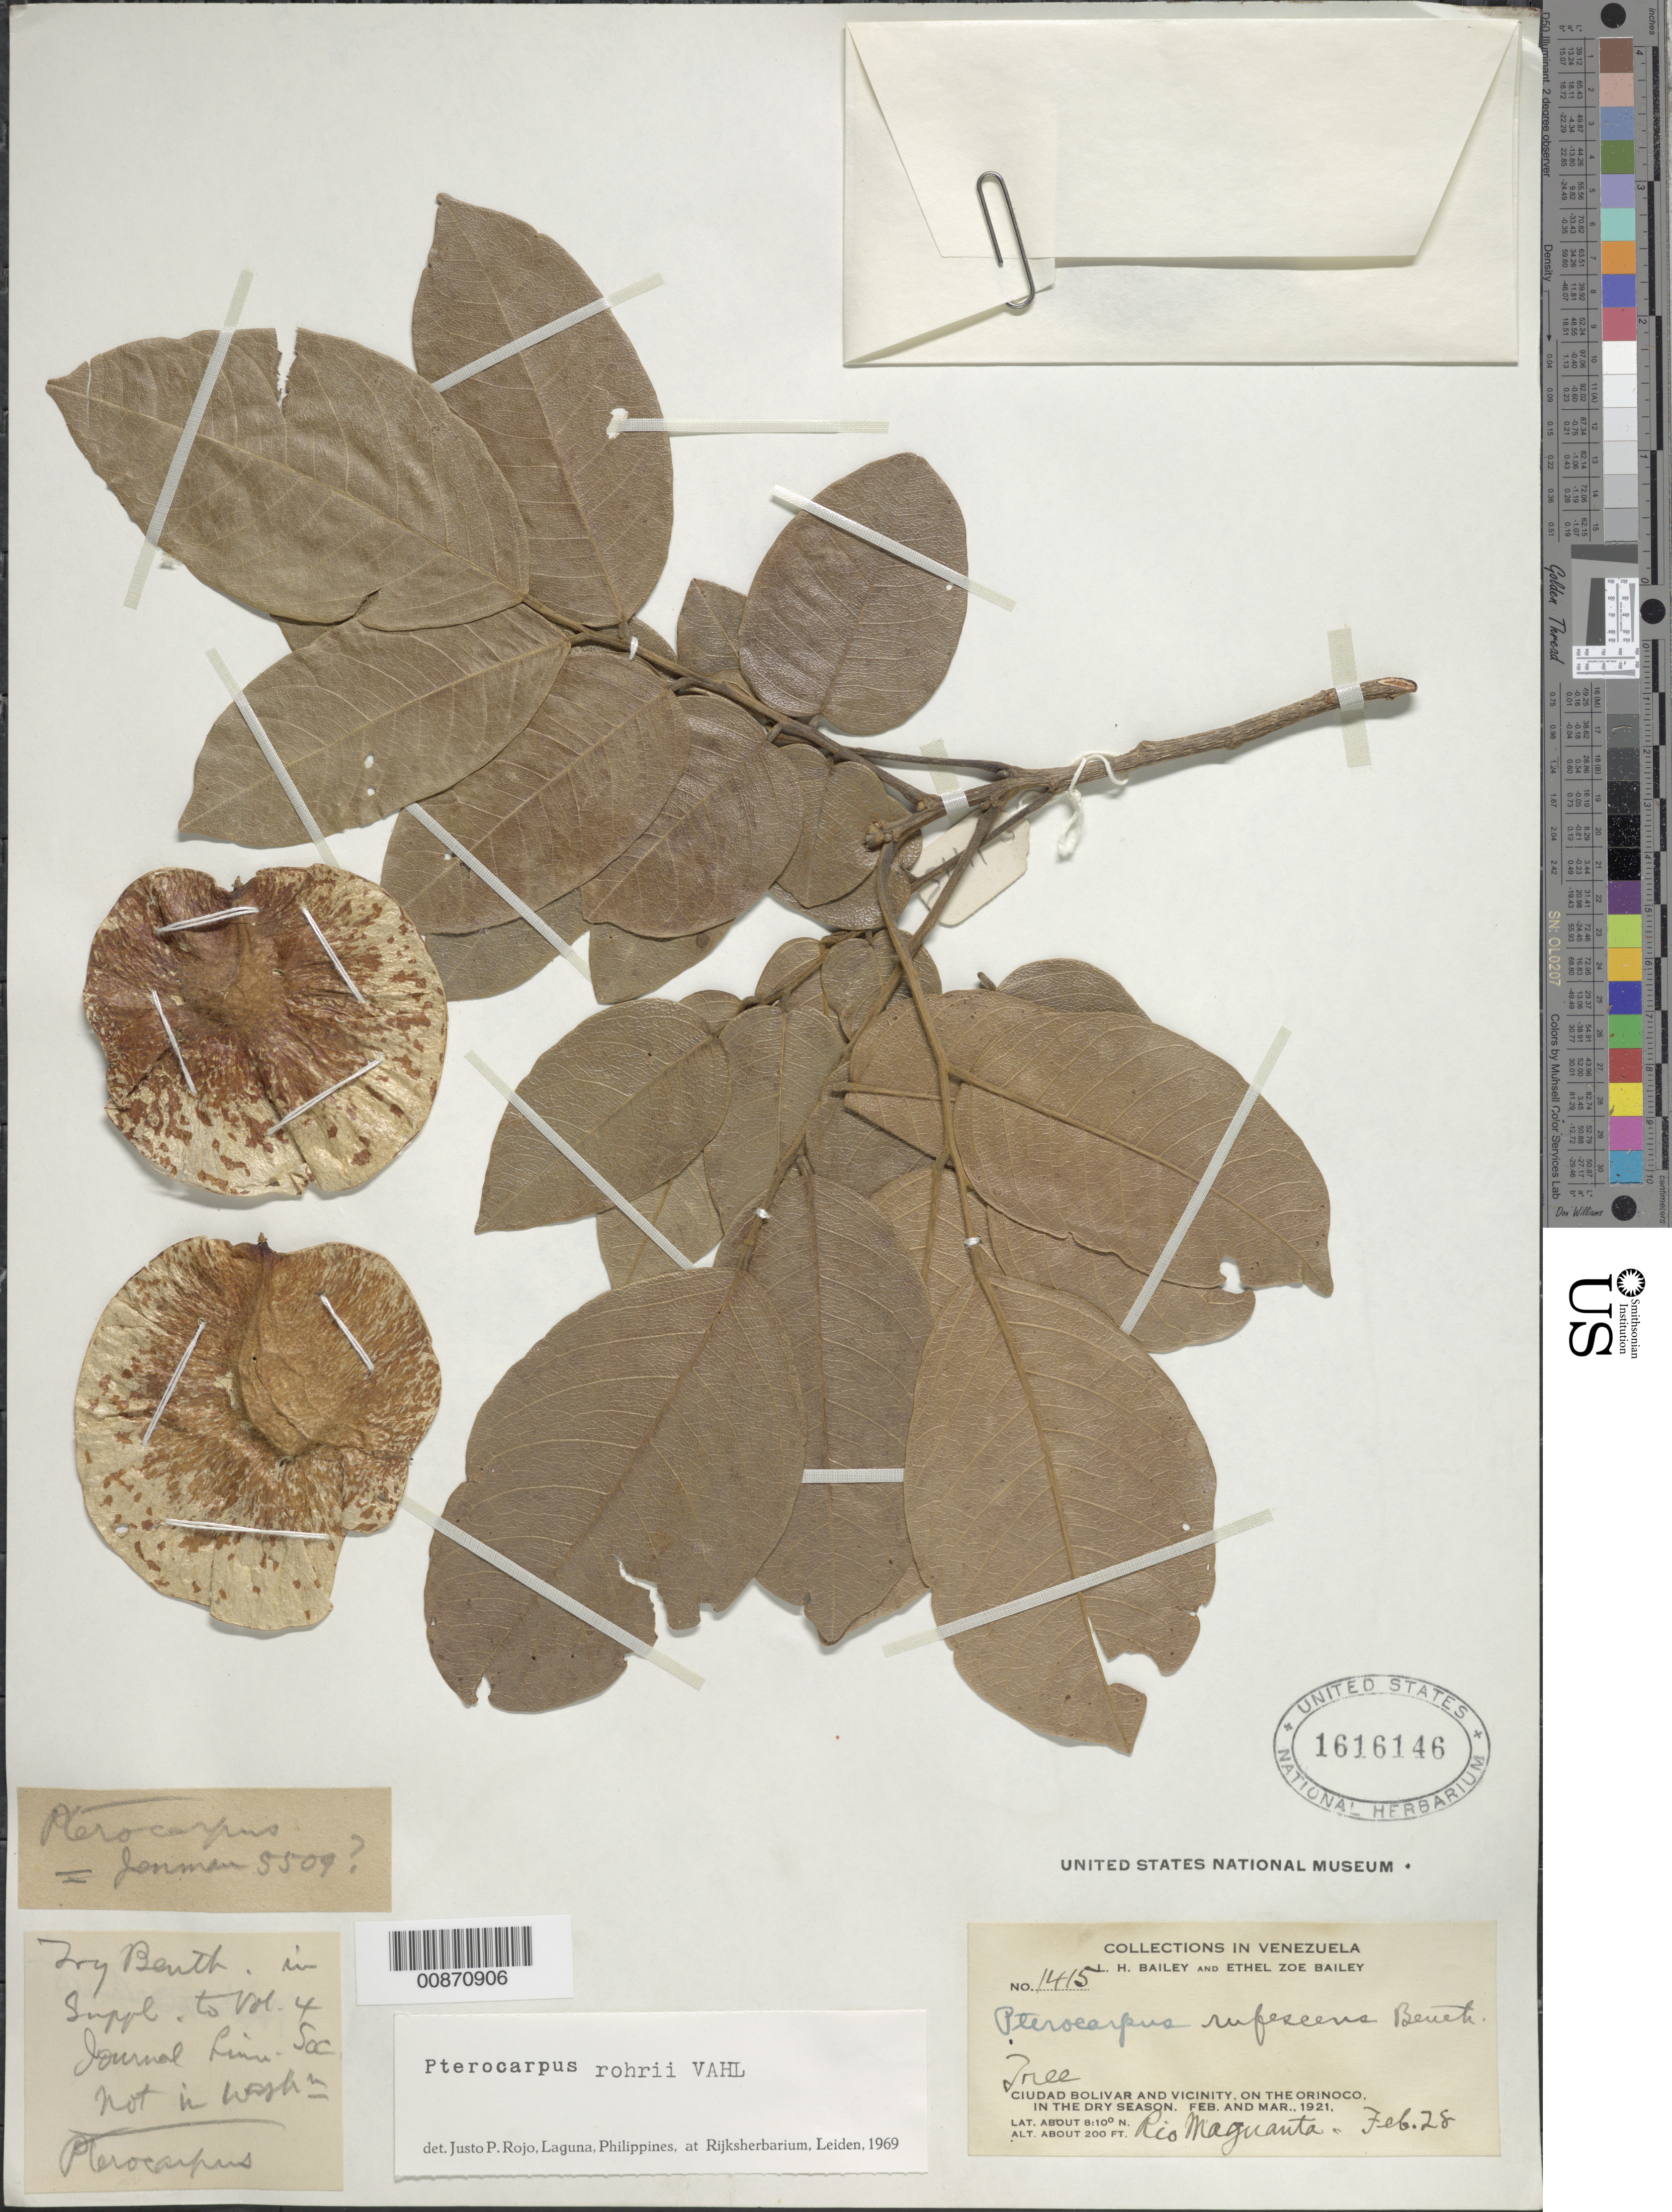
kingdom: Plantae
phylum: Tracheophyta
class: Magnoliopsida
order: Fabales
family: Fabaceae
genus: Pterocarpus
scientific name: Pterocarpus rohrii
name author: Vahl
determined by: Rojo, Justo P., (L), Nationaal Herbarium Nederland, Leiden University branch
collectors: L. H. Bailey & E. Z. Bailey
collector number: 1415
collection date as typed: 28-Feb-21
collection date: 1921-02-28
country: Venezuela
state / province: Bolívar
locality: Ciudad Bolívar and vicinity, Orinoco R., Río Maguanta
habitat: Dry season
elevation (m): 61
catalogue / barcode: US 1616146